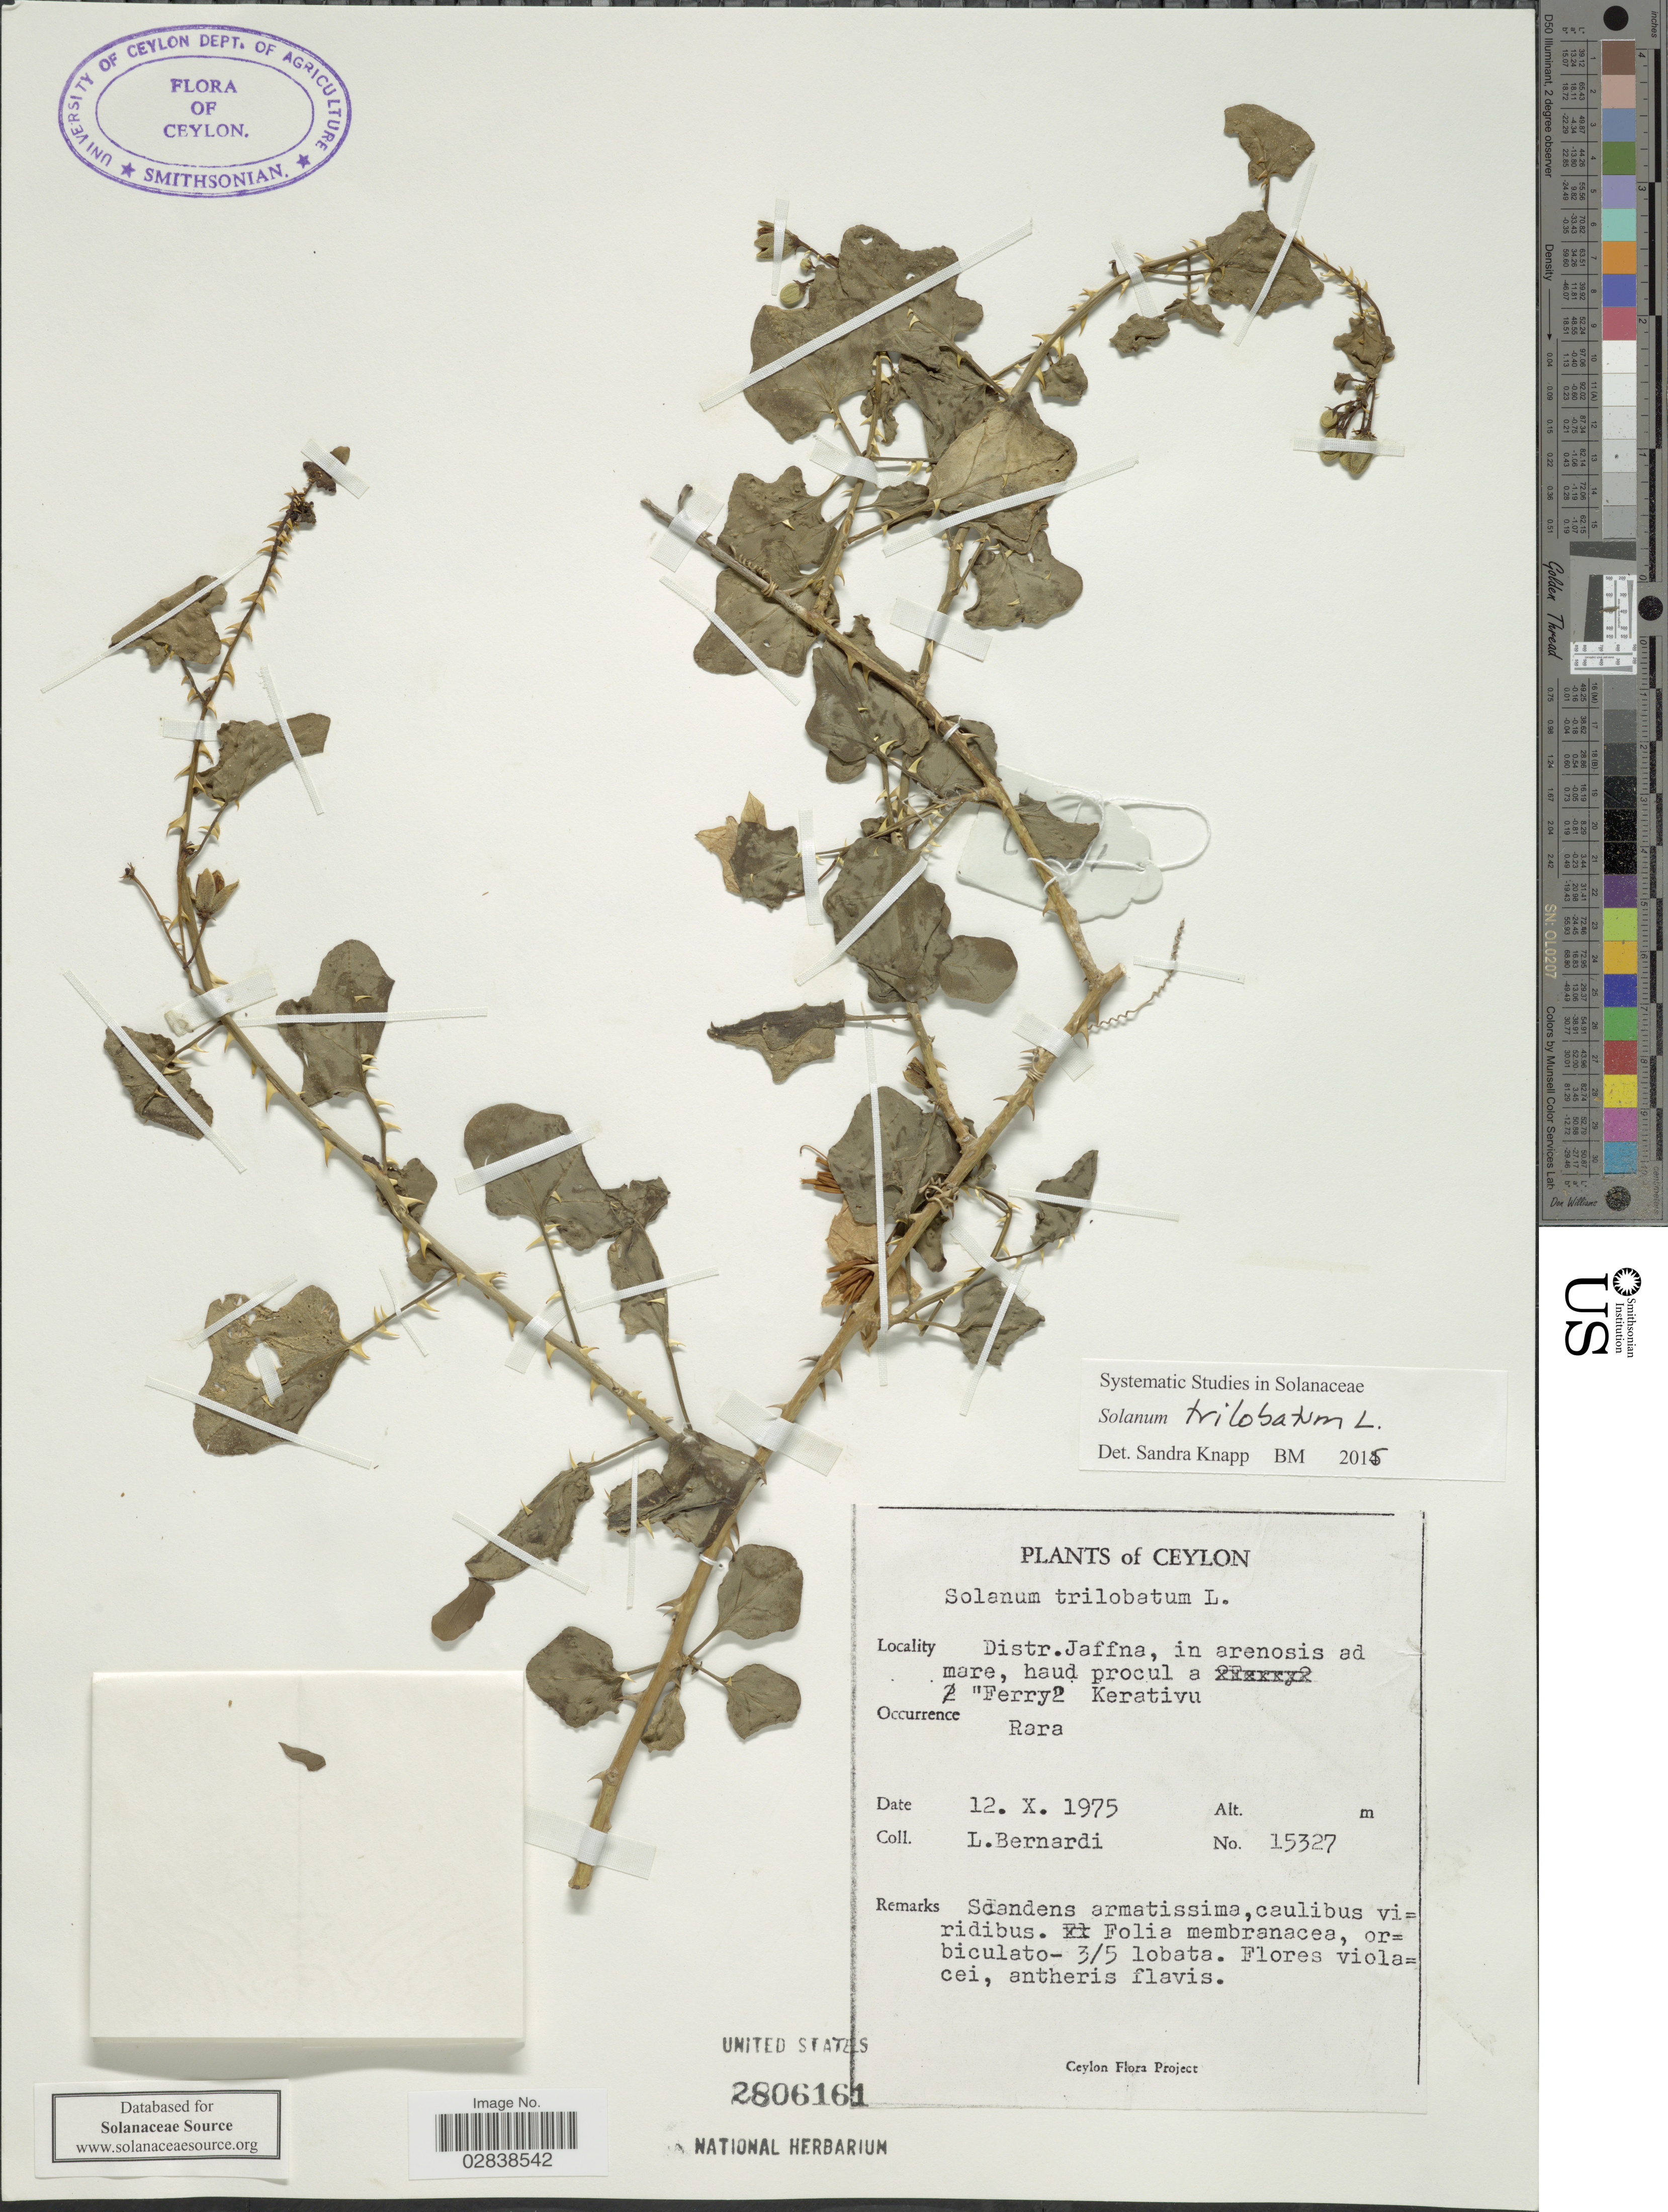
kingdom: Plantae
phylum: Tracheophyta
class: Magnoliopsida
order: Solanales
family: Solanaceae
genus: Solanum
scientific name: Solanum trilobatum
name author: L.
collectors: L. Bernardi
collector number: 15327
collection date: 1975-10-12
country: Sri Lanka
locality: Ceylon, Distr. Jaffna, in arenosis ad mare, haud procul a "Ferry" Kerativu.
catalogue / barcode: US 2806161